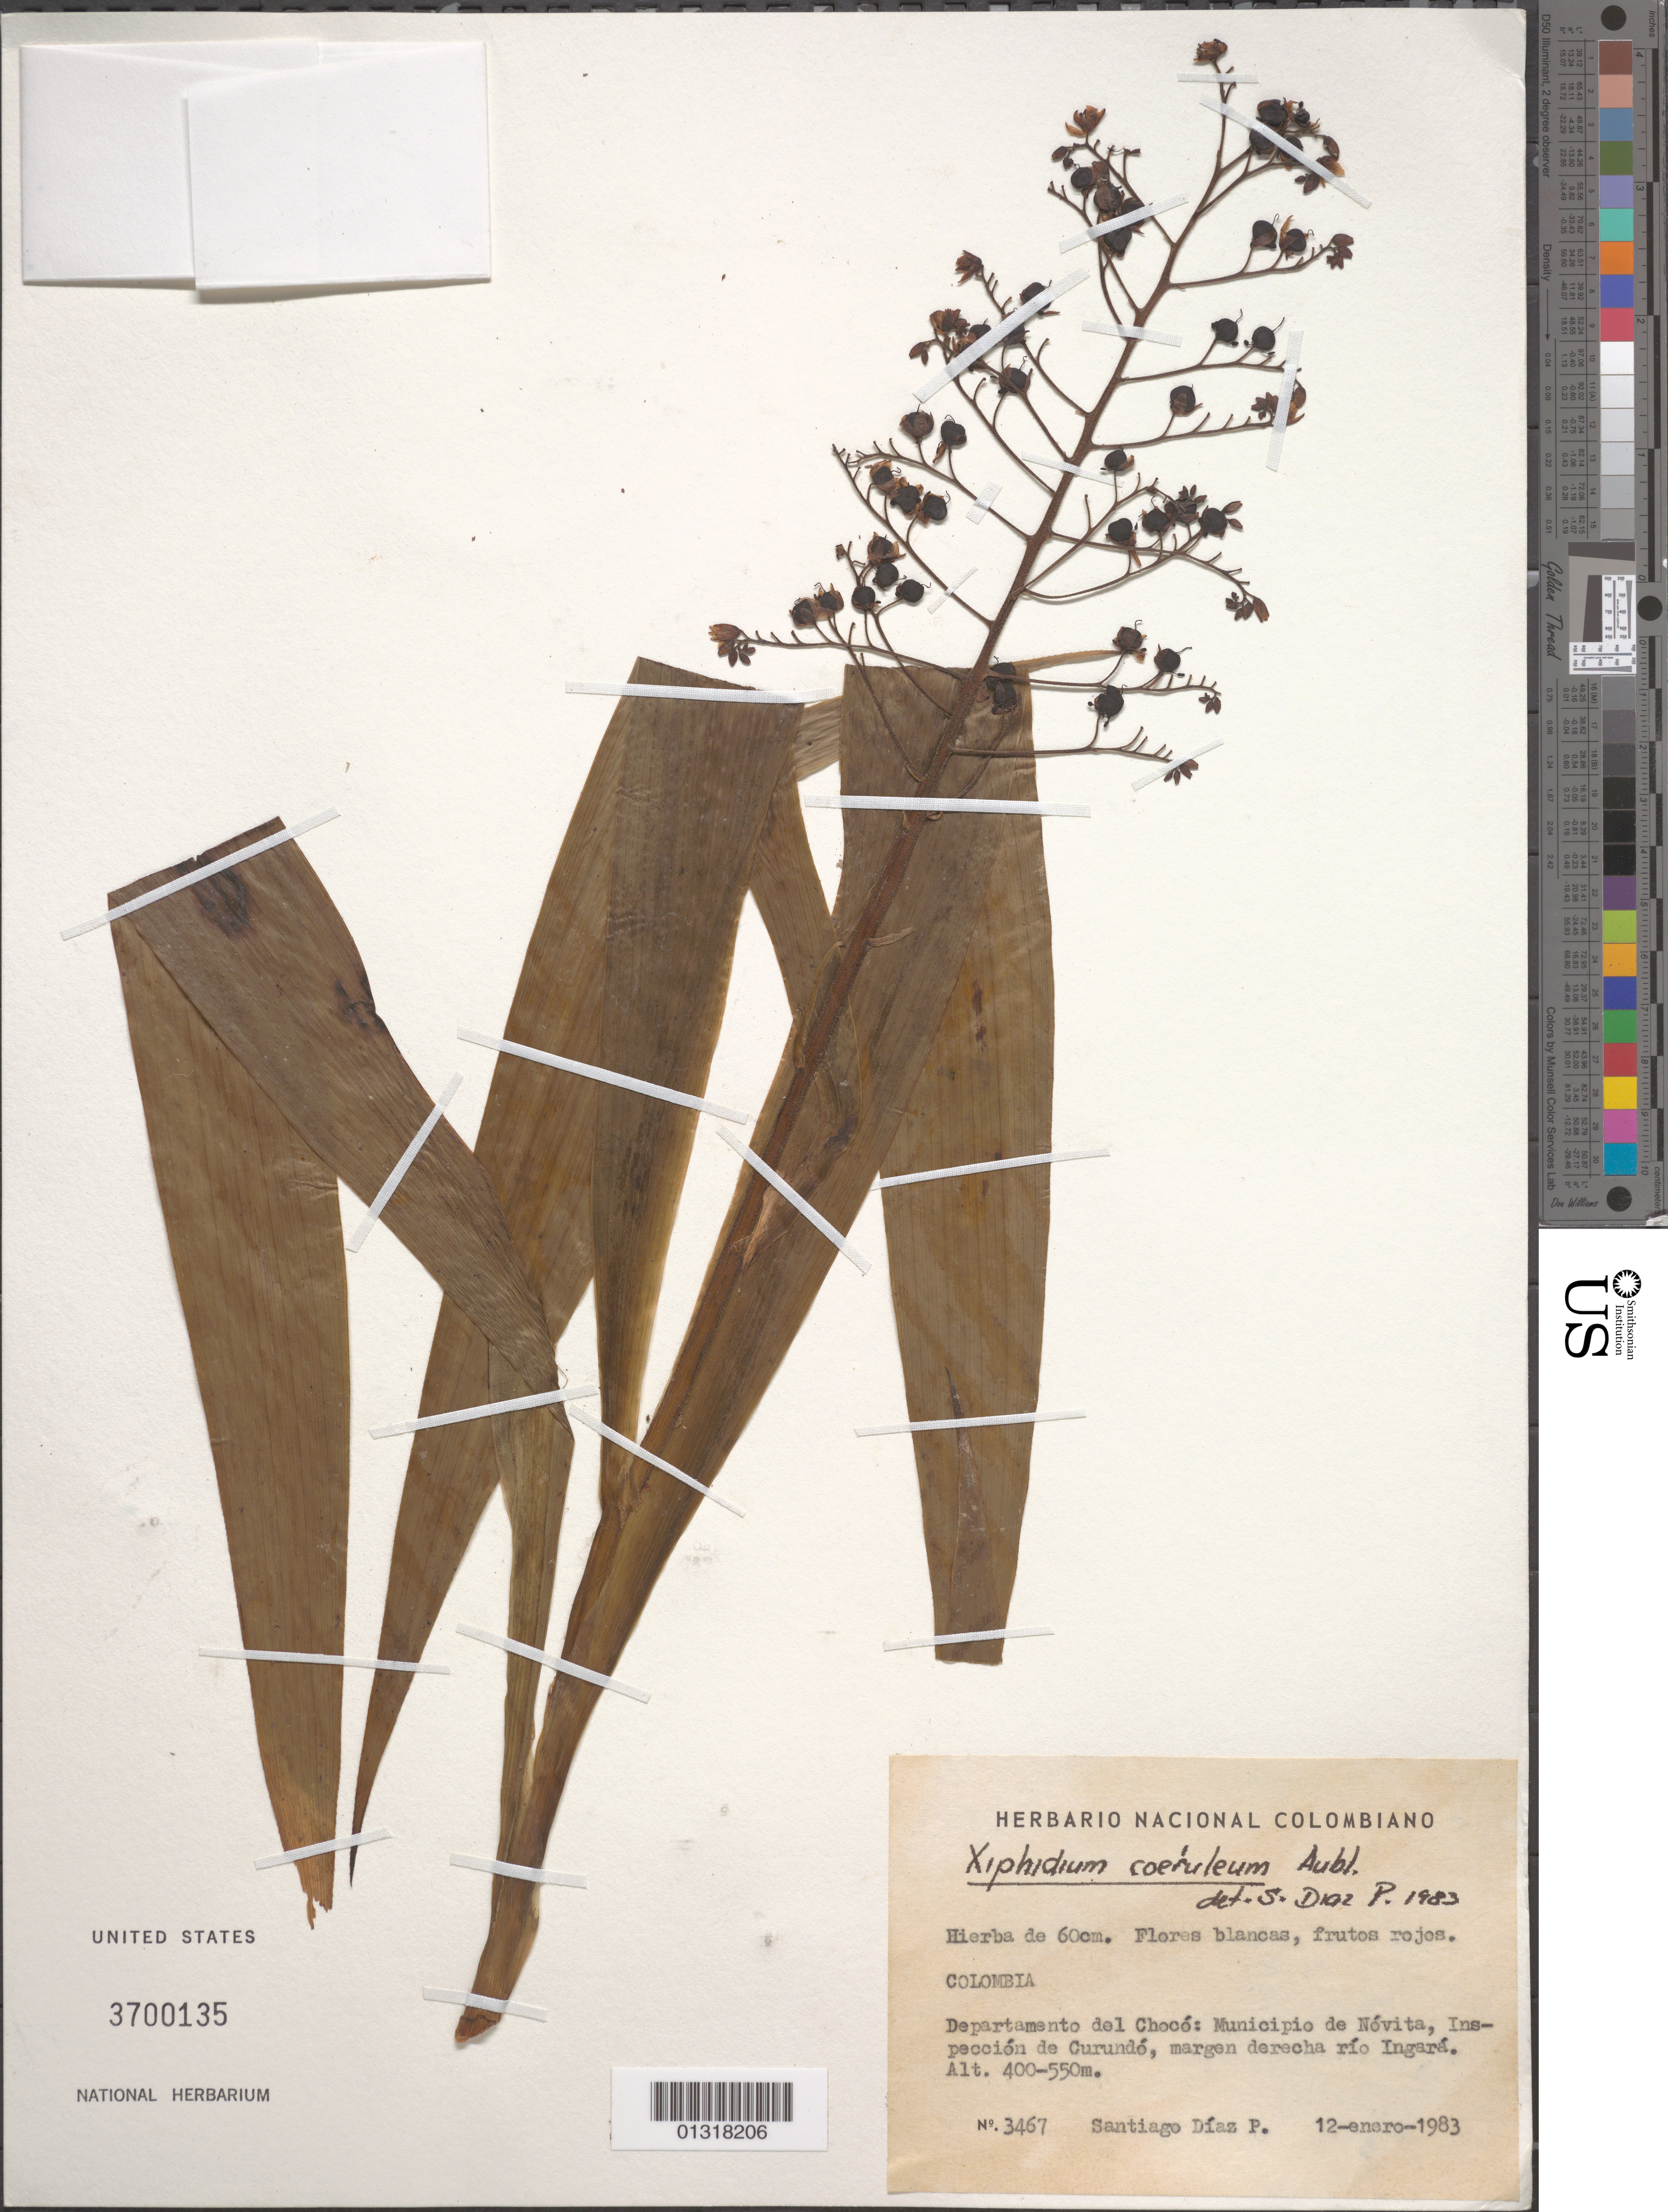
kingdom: Plantae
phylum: Tracheophyta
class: Liliopsida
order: Commelinales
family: Haemodoraceae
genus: Xiphidium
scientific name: Xiphidium caeruleum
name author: Aubl.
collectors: S. Díaz Píedrahíta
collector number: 3467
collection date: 1983-01-12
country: Colombia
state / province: Chocó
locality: Municipio de Novita, Inspeccion de Curundo, margen derecha rio Ingara.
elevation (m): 400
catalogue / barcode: US 3700135